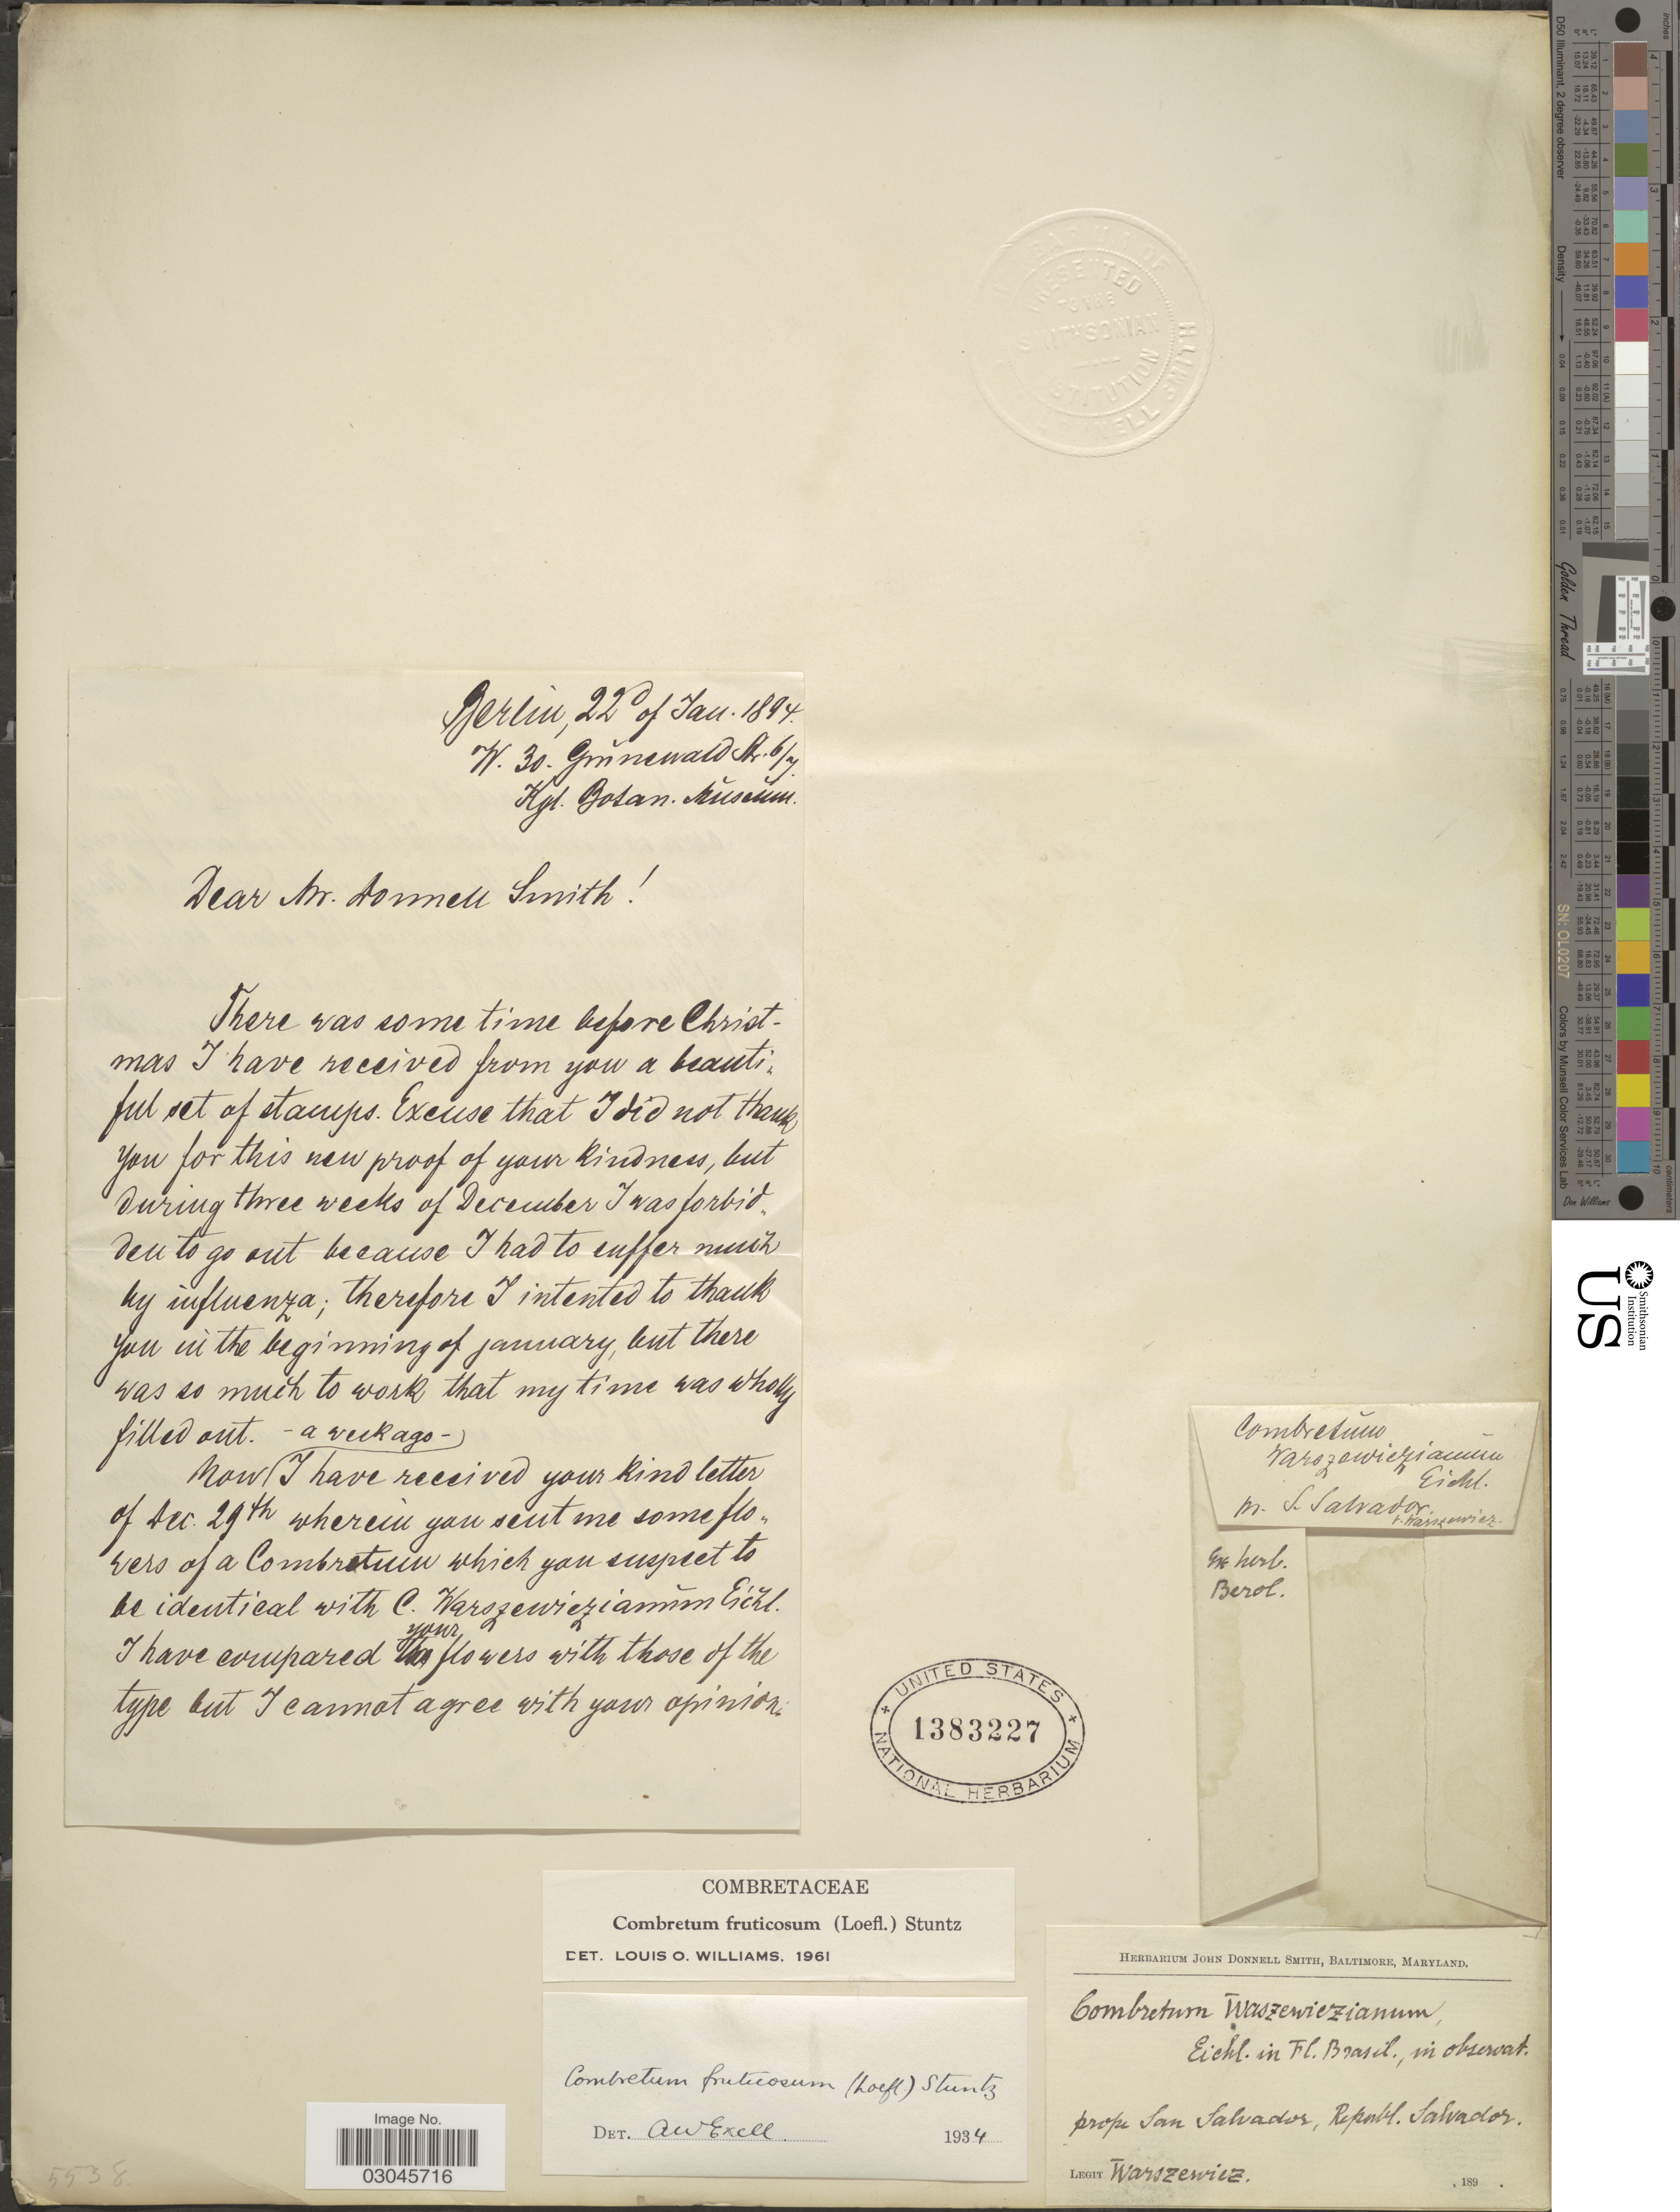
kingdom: Plantae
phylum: Tracheophyta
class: Magnoliopsida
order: Myrtales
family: Combretaceae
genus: Combretum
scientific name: Combretum fruticosum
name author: (Loefl.) Stuntz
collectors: Warczewicz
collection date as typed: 189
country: El Salvador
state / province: San Salvador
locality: Prope San Salvador.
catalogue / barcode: US 1383227